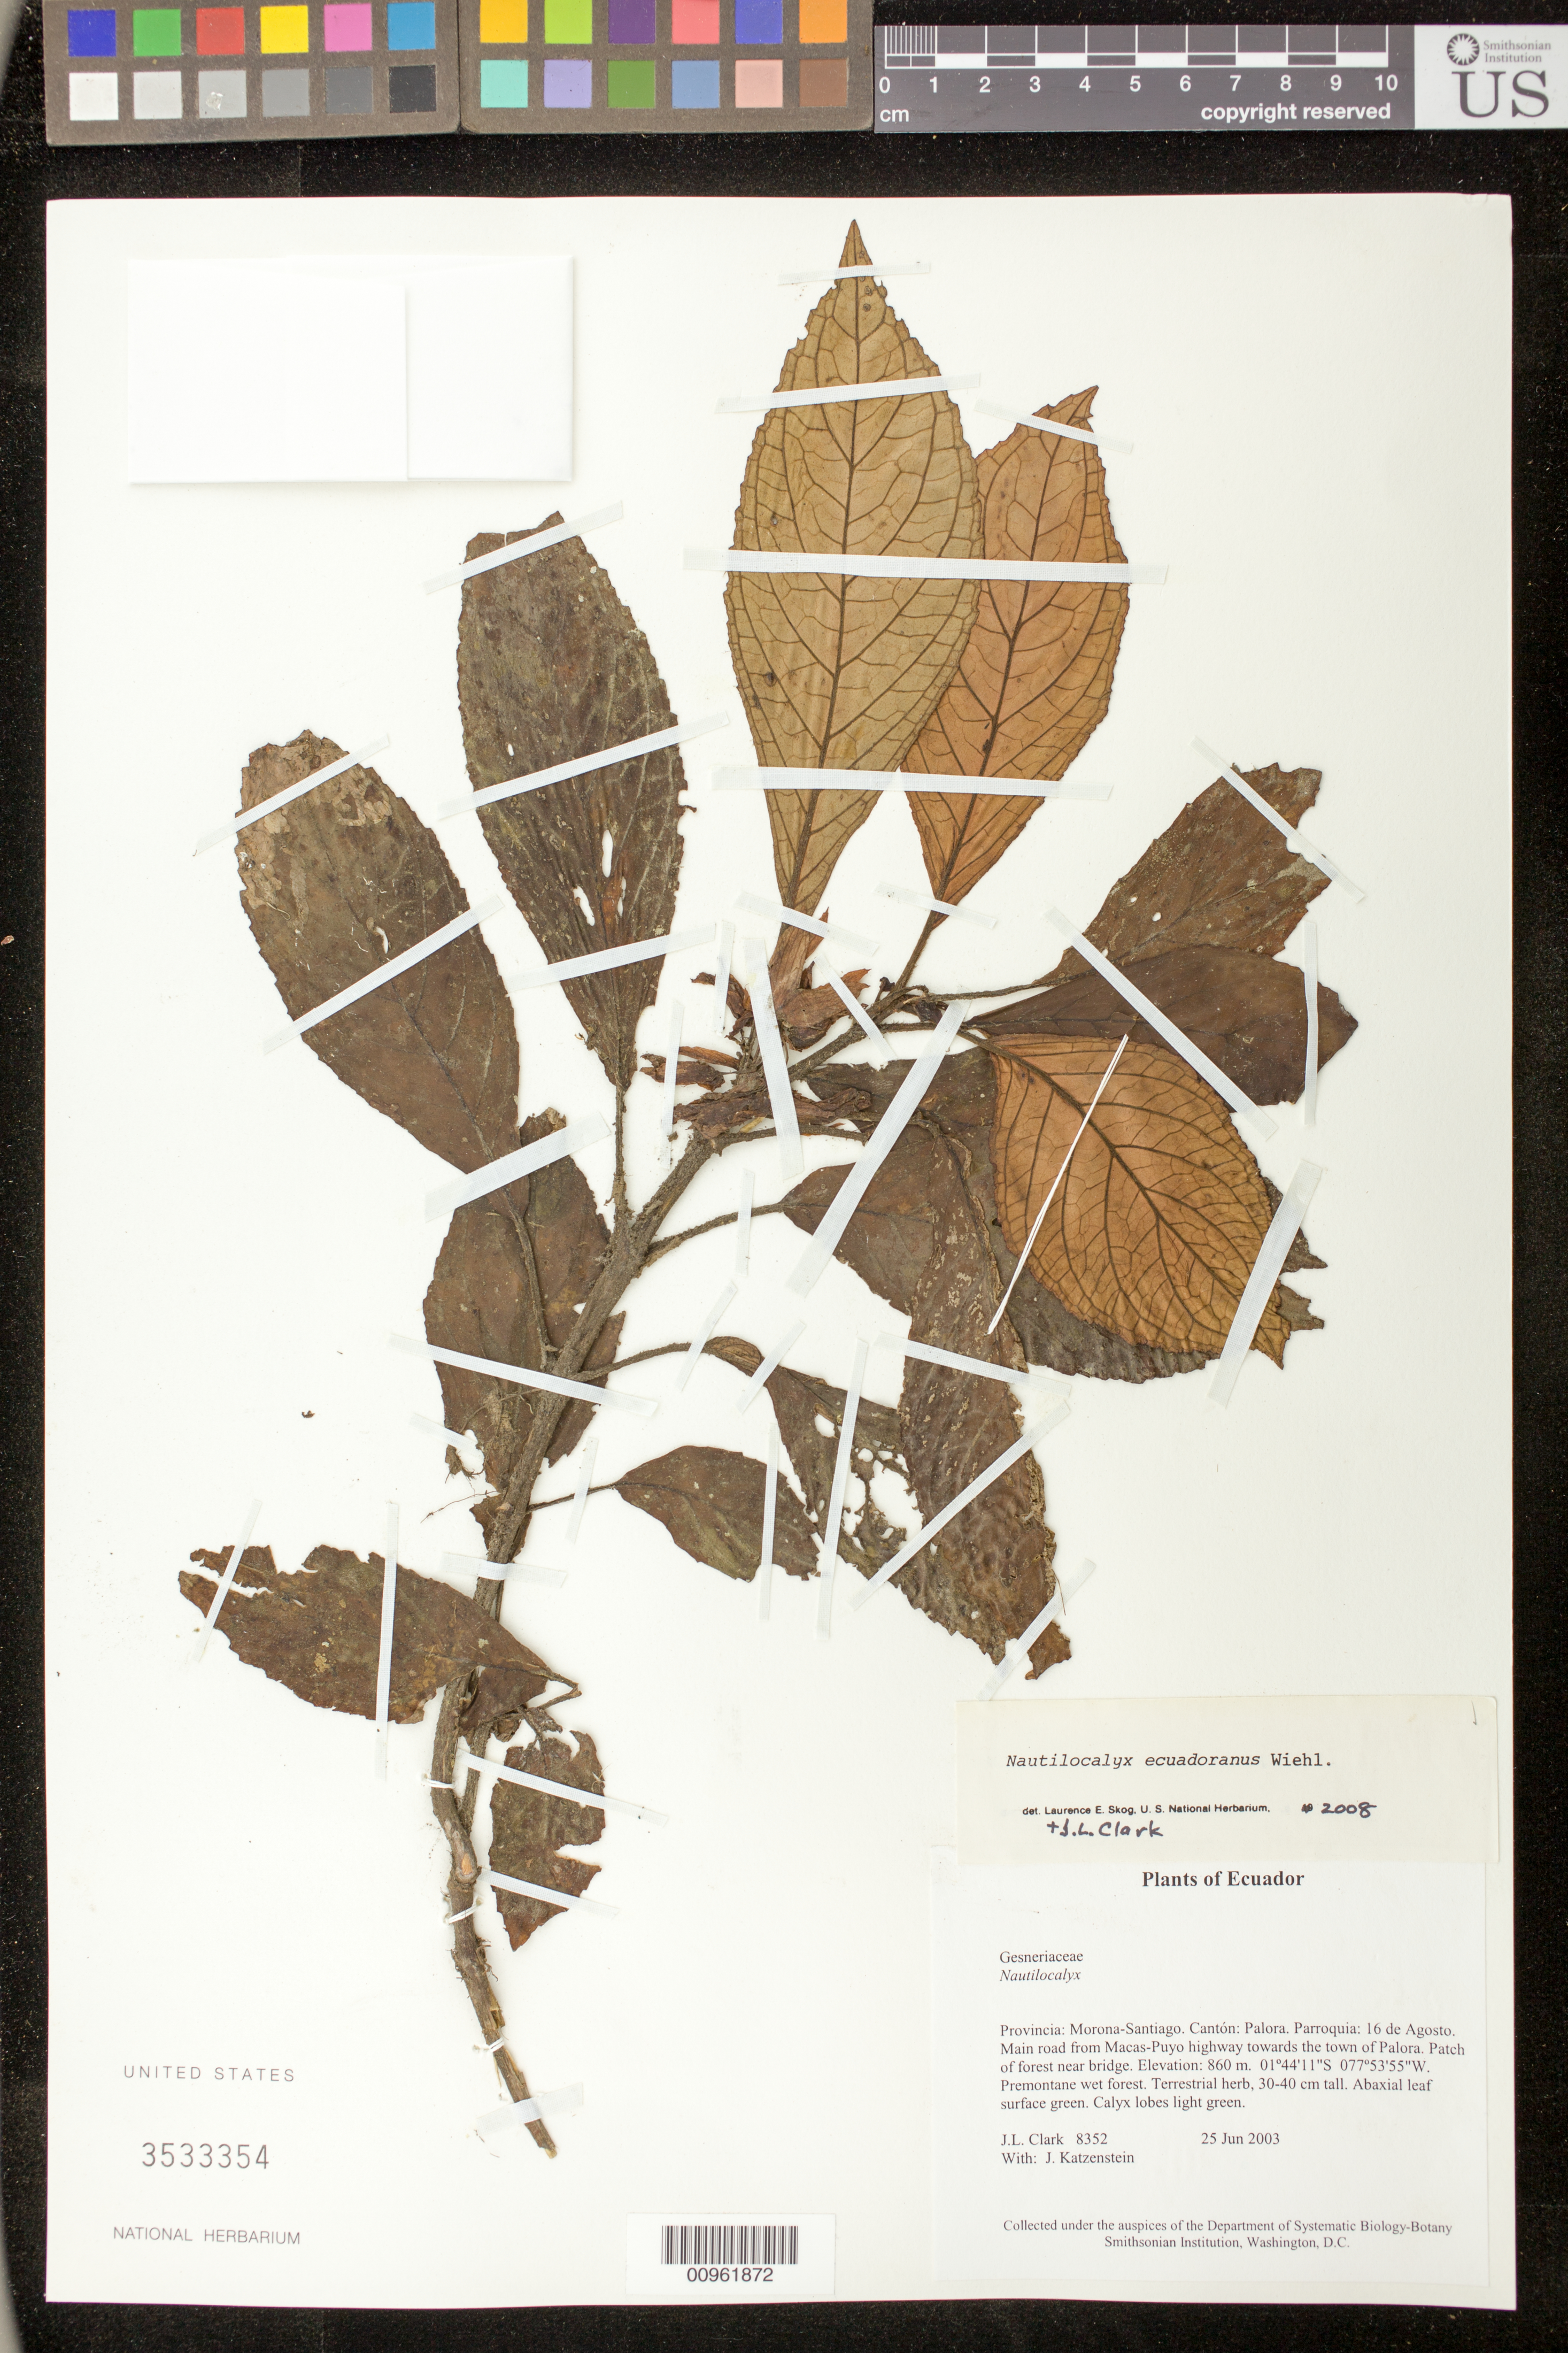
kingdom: Plantae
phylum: Tracheophyta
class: Magnoliopsida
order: Lamiales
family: Gesneriaceae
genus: Nautilocalyx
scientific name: Nautilocalyx ecuadoranus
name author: Wiehler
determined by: Clark, J. L.; Skog, Laurence E.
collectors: J. L. Clark & J. Katzenstein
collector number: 8352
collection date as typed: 25 Jun 2003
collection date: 2003-06-25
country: Ecuador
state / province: Morona-Santiago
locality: Palora. Parroquia: 16 de Agosto. Main road from Macas-Puyo highway towards the town of Palora. Patch of forest near bridge.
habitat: Premontane wet forest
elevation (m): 860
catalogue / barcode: US 3533354